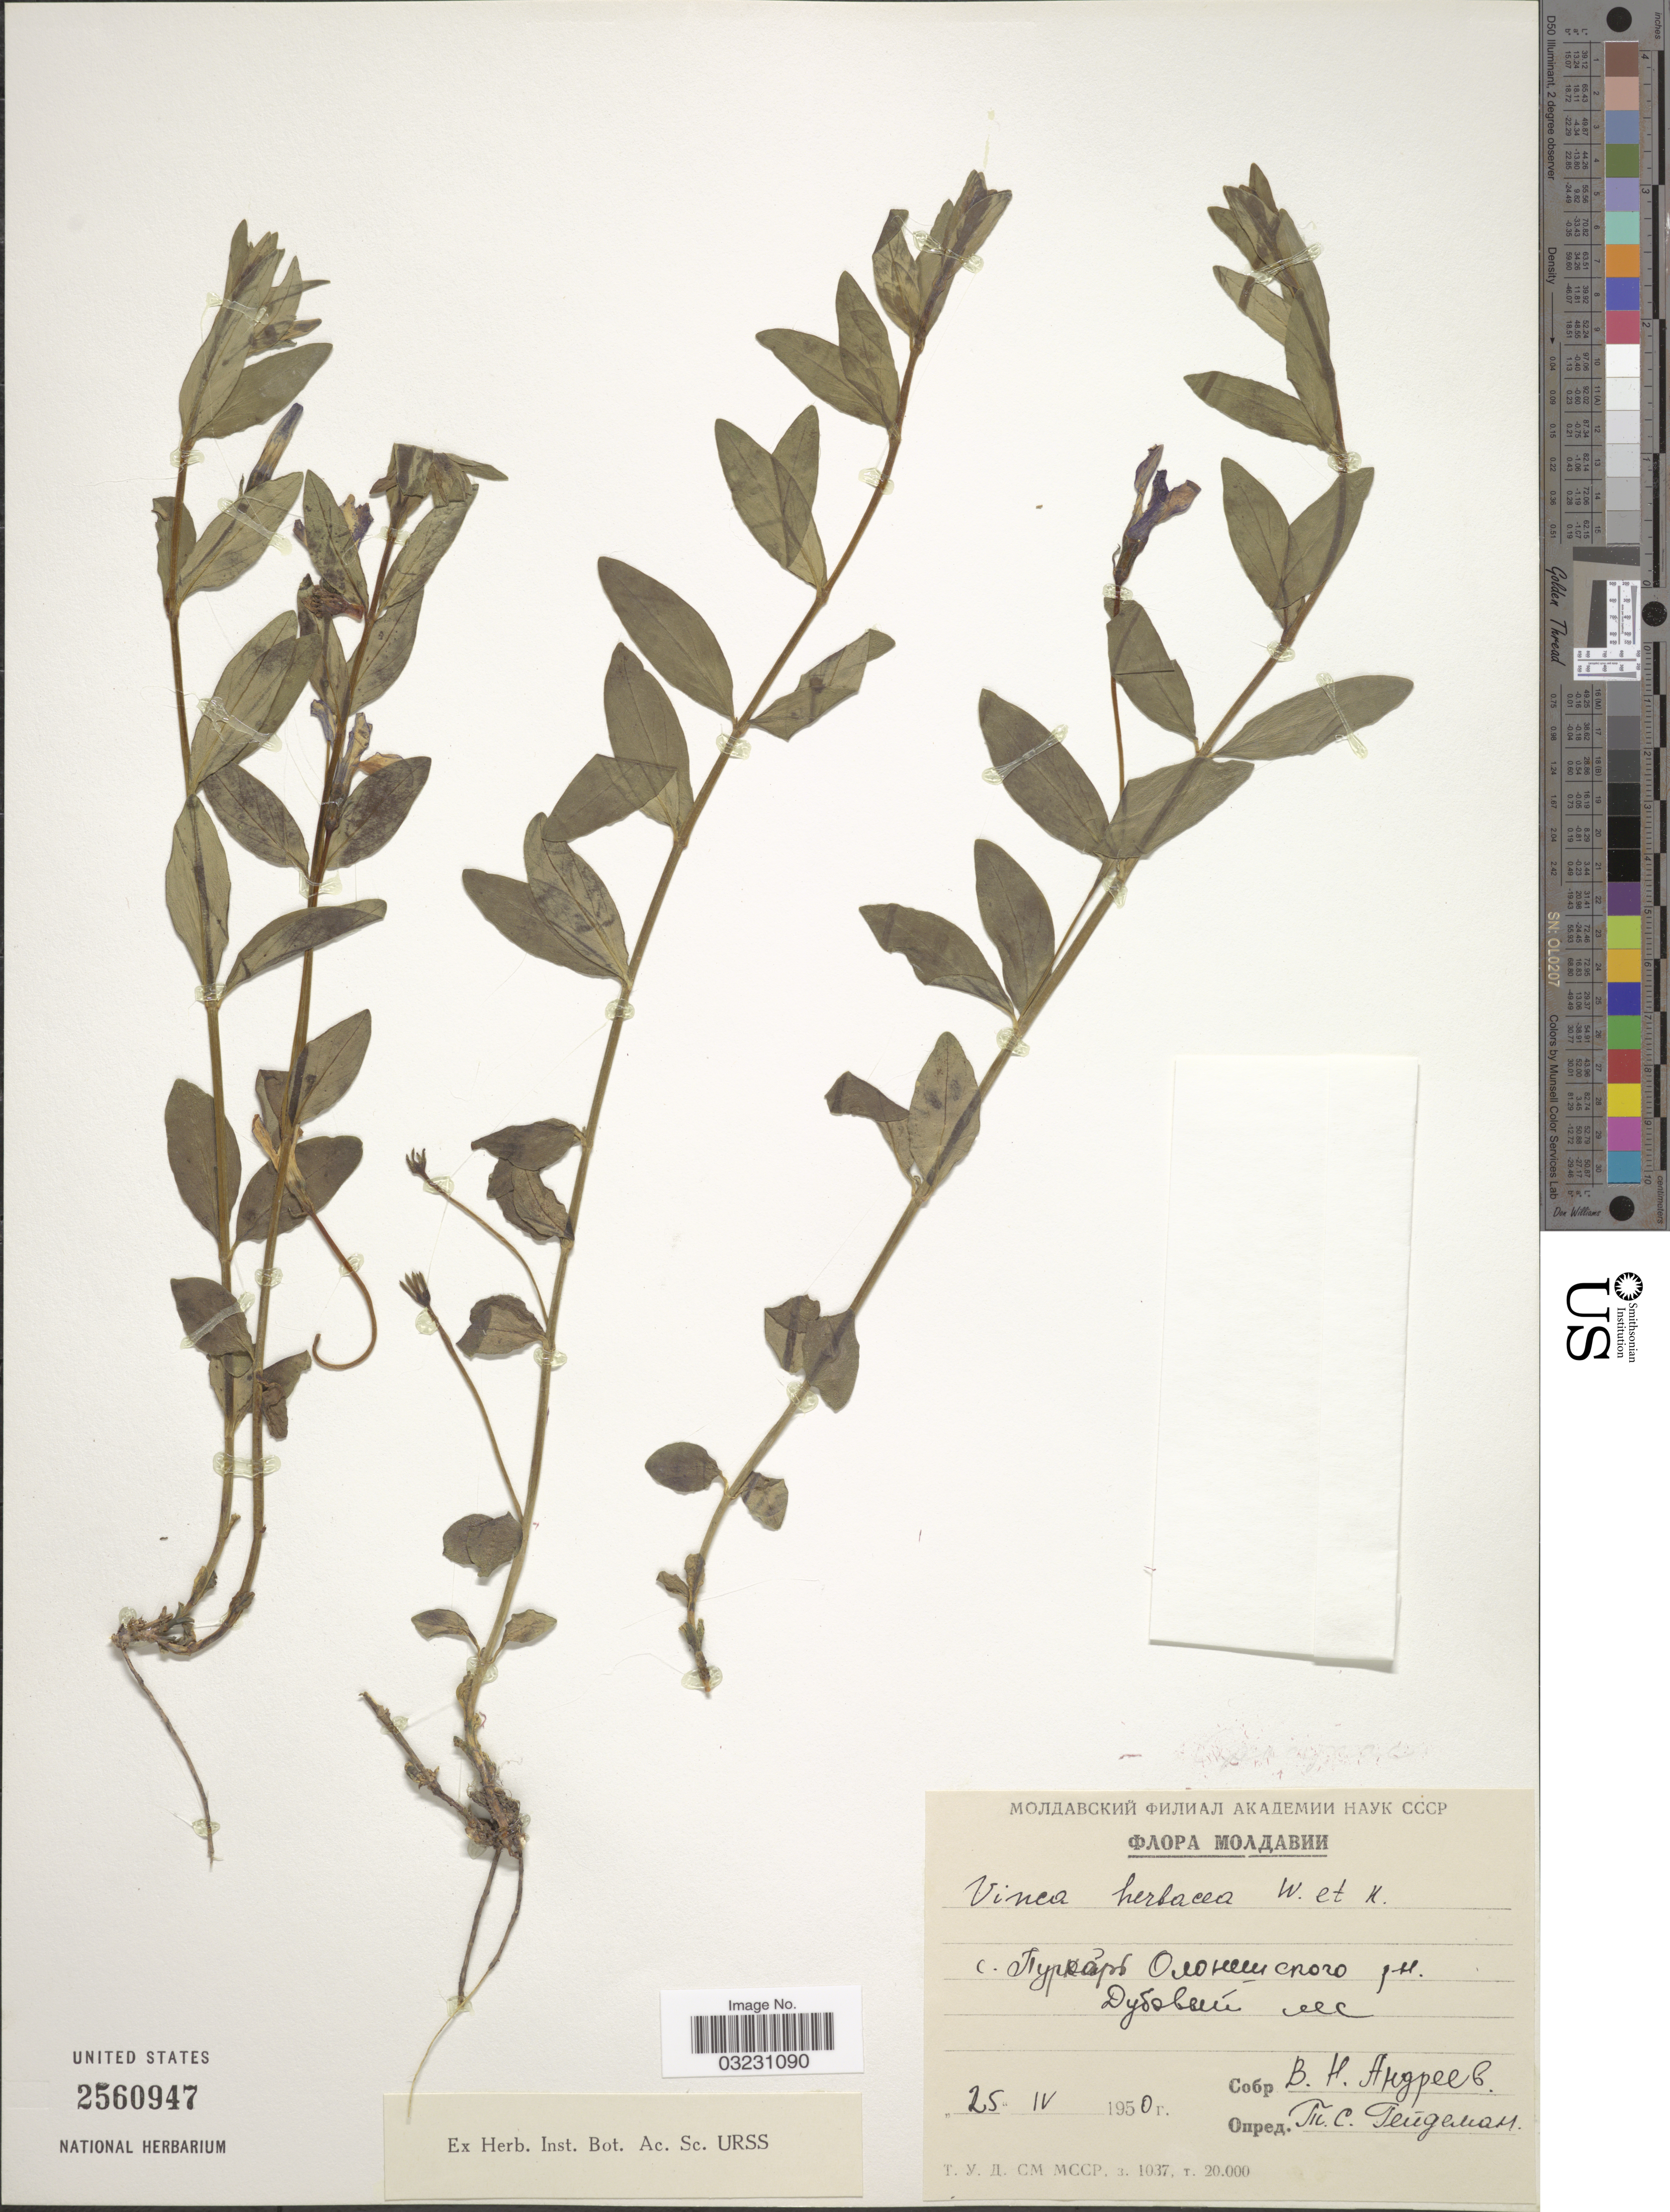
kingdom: Plantae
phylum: Tracheophyta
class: Magnoliopsida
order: Gentianales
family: Apocynaceae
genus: Vinca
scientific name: Vinca herbacea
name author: Waldst. & Kit.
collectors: V. Andreev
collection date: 1950-04-25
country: Moldova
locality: Purcari.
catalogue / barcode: US 2560947